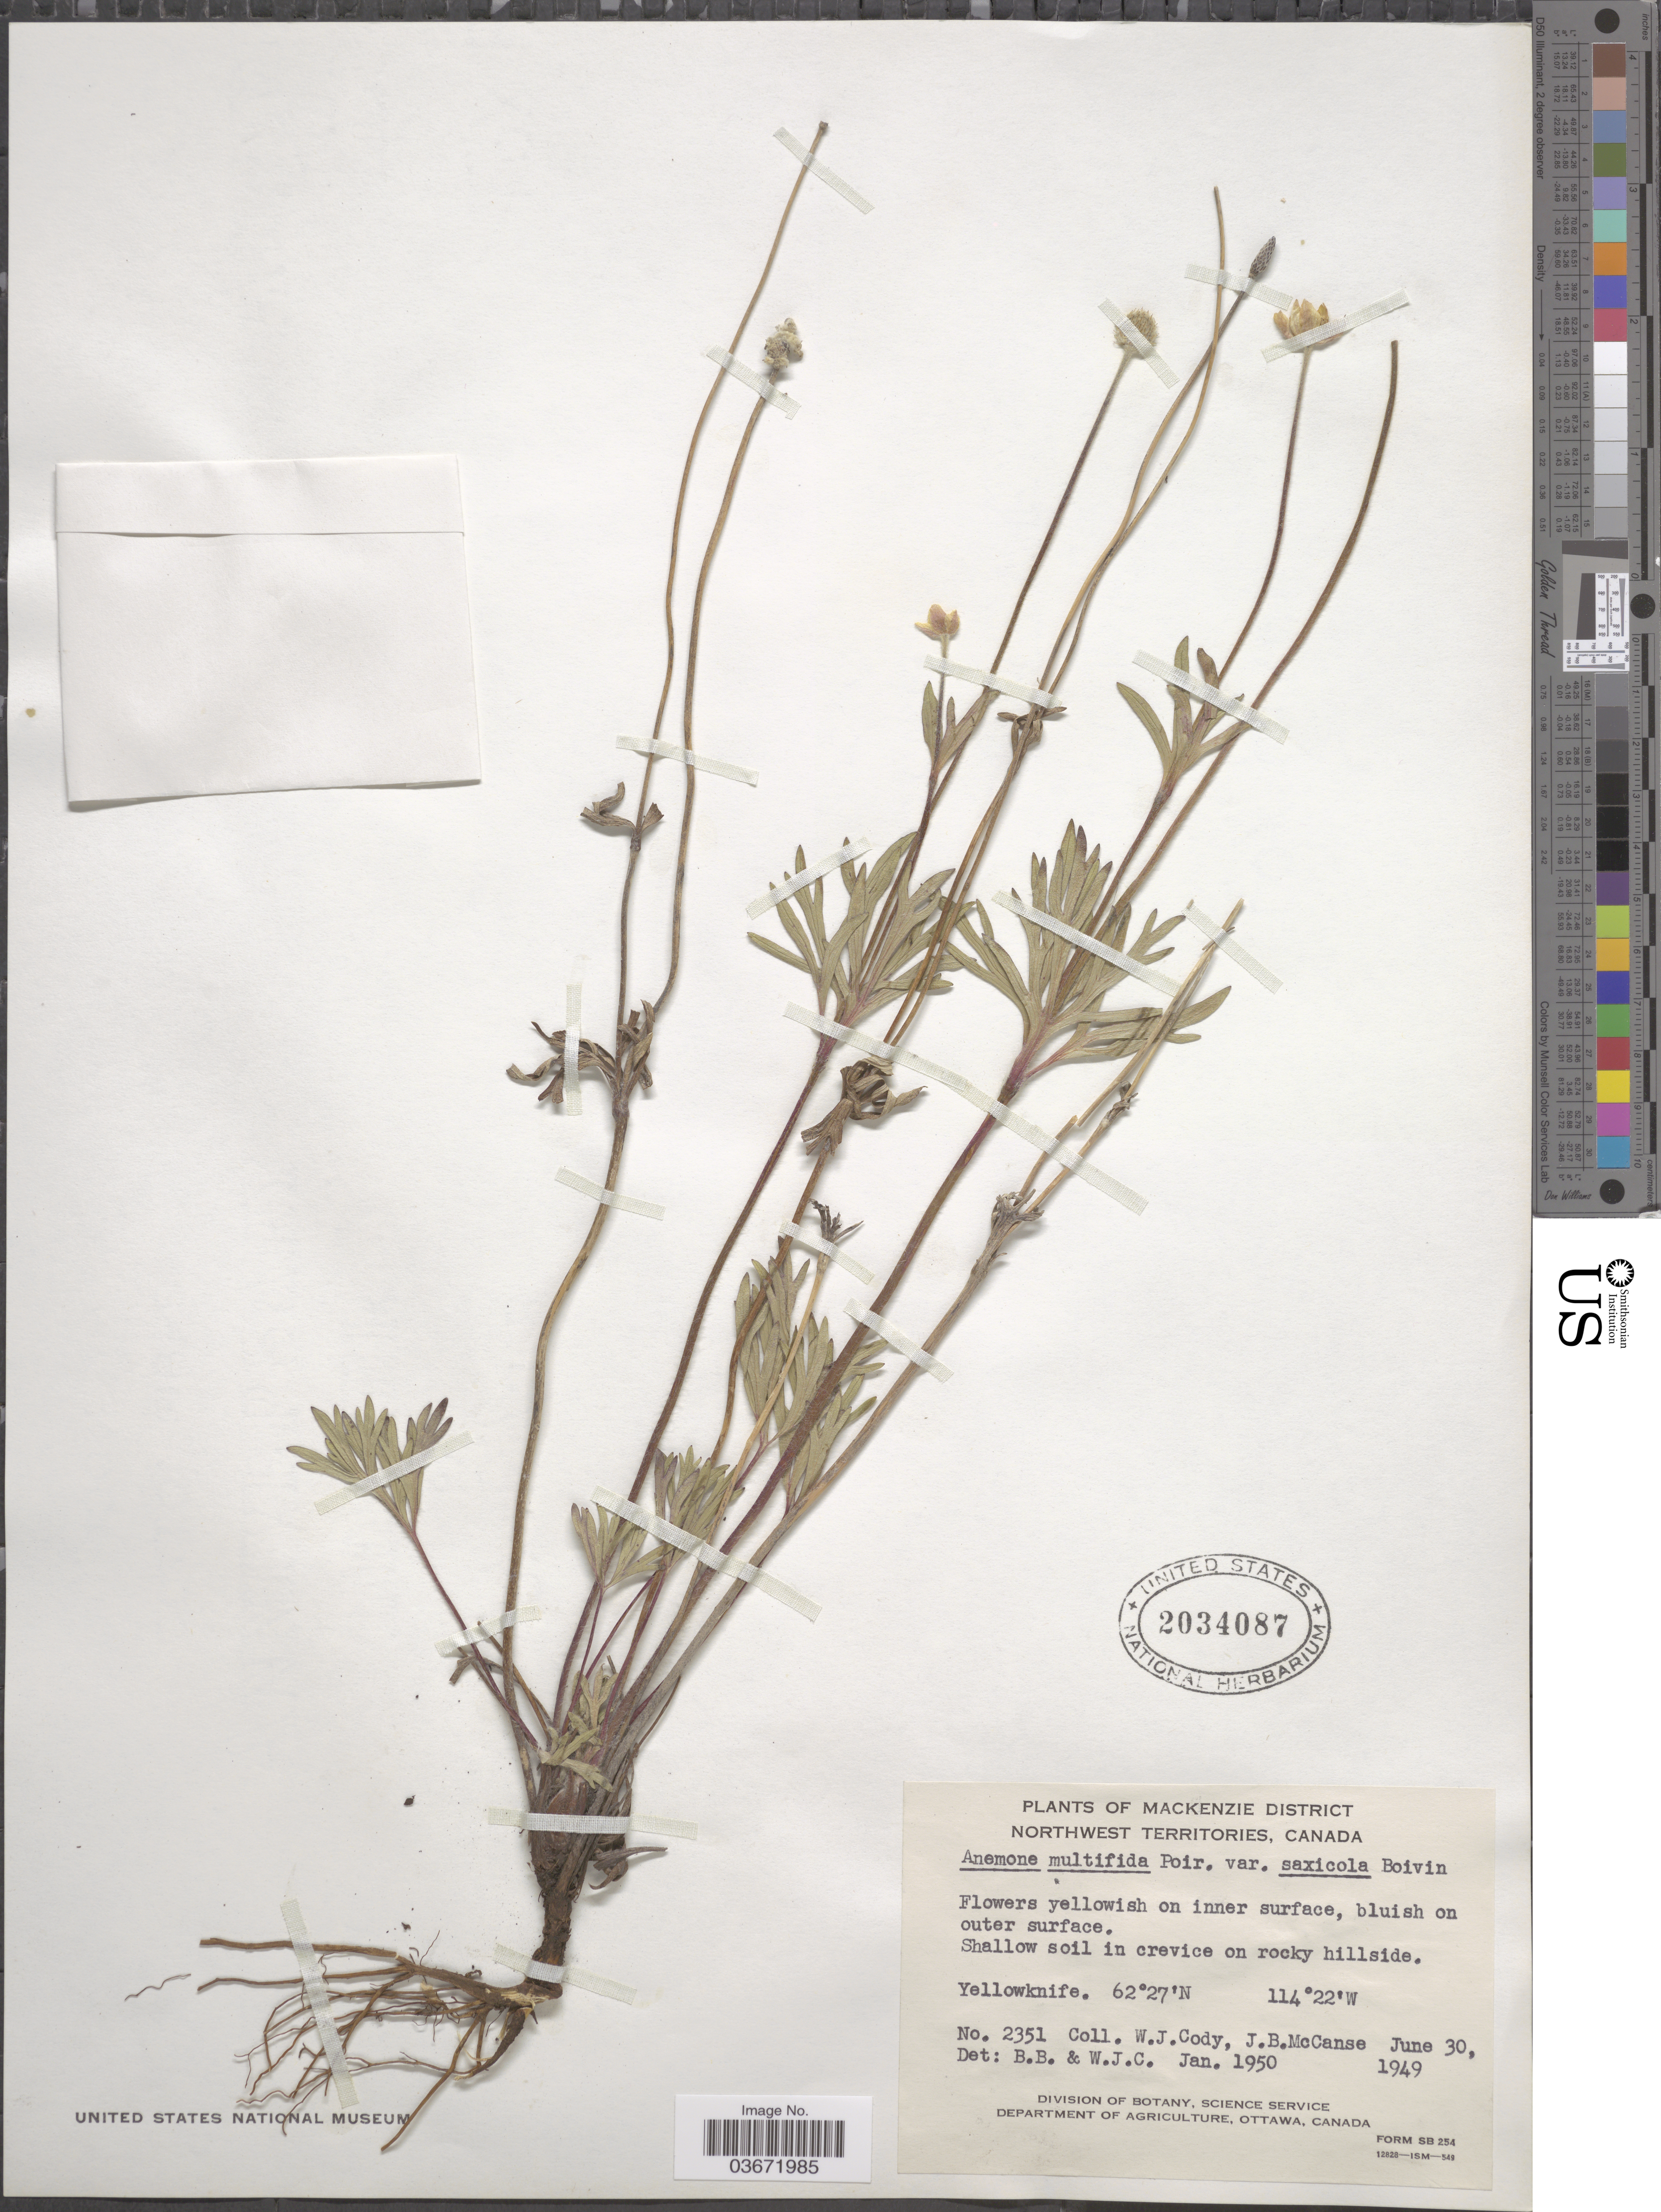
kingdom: Plantae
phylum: Tracheophyta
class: Magnoliopsida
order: Ranunculales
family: Ranunculaceae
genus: Anemone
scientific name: Anemone multifida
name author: Poir.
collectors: W. Cody & J. McCanse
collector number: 2351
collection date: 1949-06-30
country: Canada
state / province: Northwest Territories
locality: Mackenzie District. Yellowknife.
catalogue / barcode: US 2034087